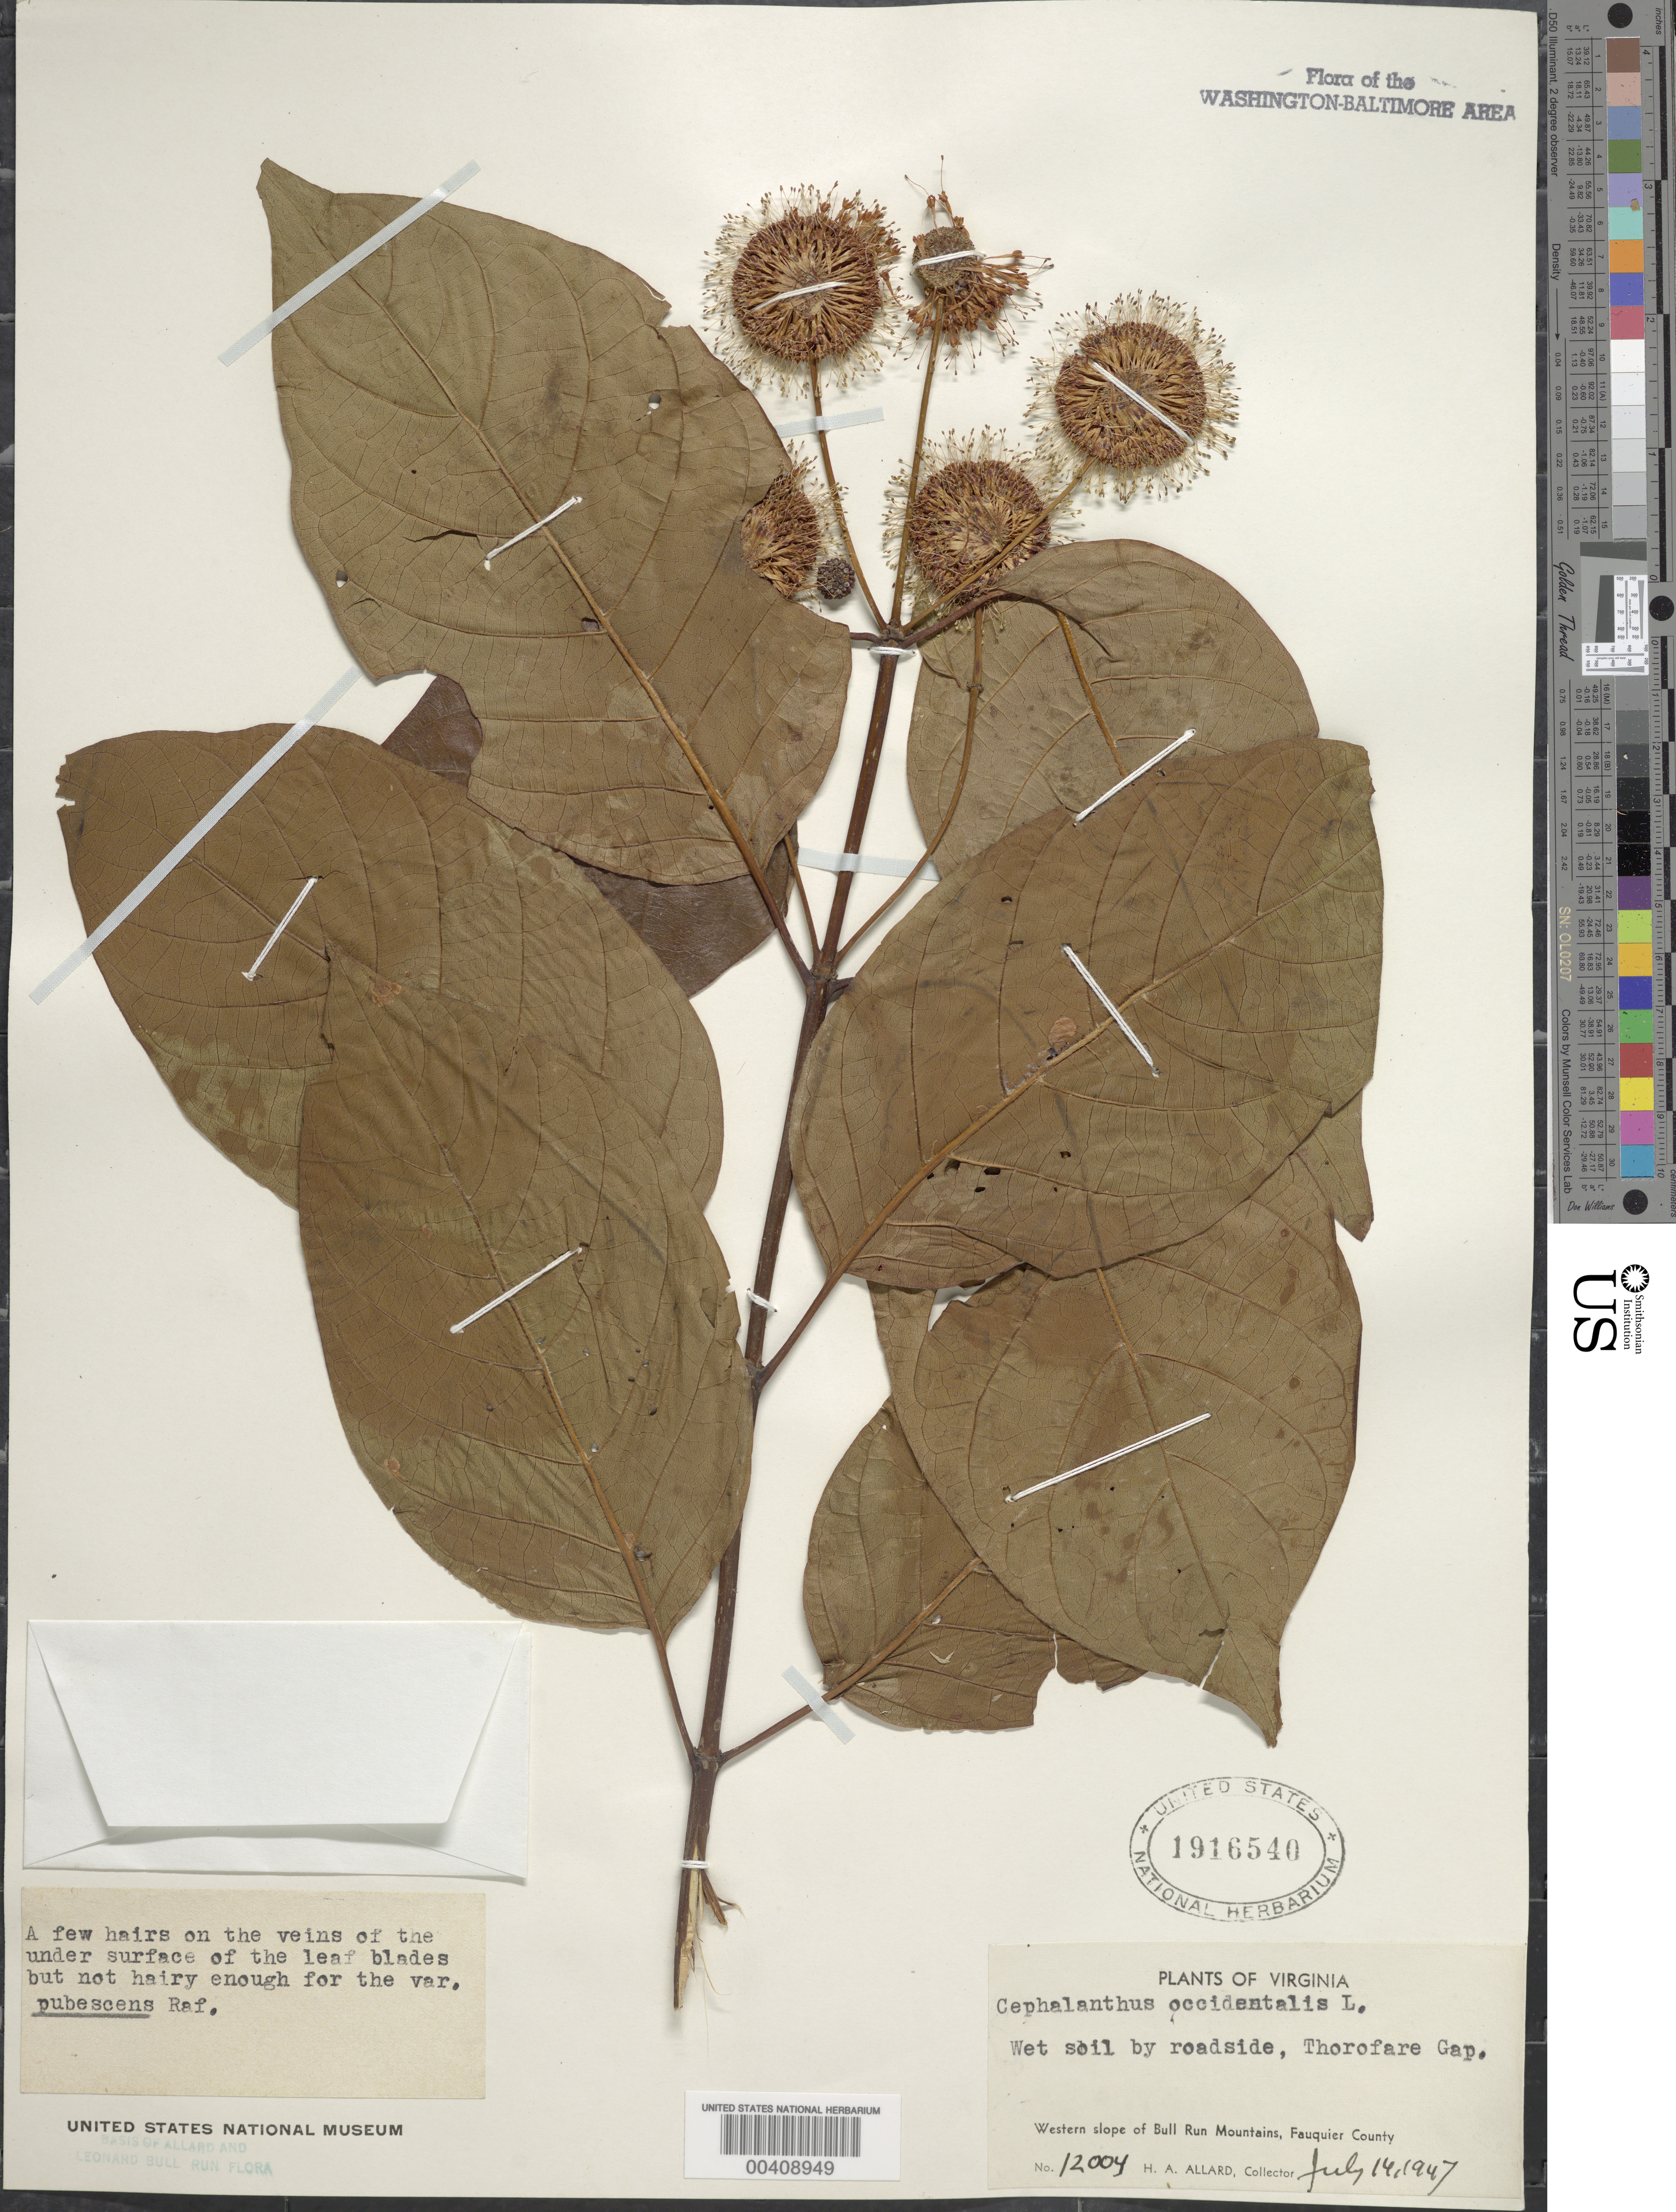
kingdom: Plantae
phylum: Tracheophyta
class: Magnoliopsida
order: Gentianales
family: Rubiaceae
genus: Cephalanthus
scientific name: Cephalanthus occidentalis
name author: L.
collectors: H. A. Allard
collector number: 12004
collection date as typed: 14 Jul 1947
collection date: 1947-07-14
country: United States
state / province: Virginia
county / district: Fauquier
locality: Thorofare Gap, west slope of Bull Run Mts.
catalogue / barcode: US 1916540